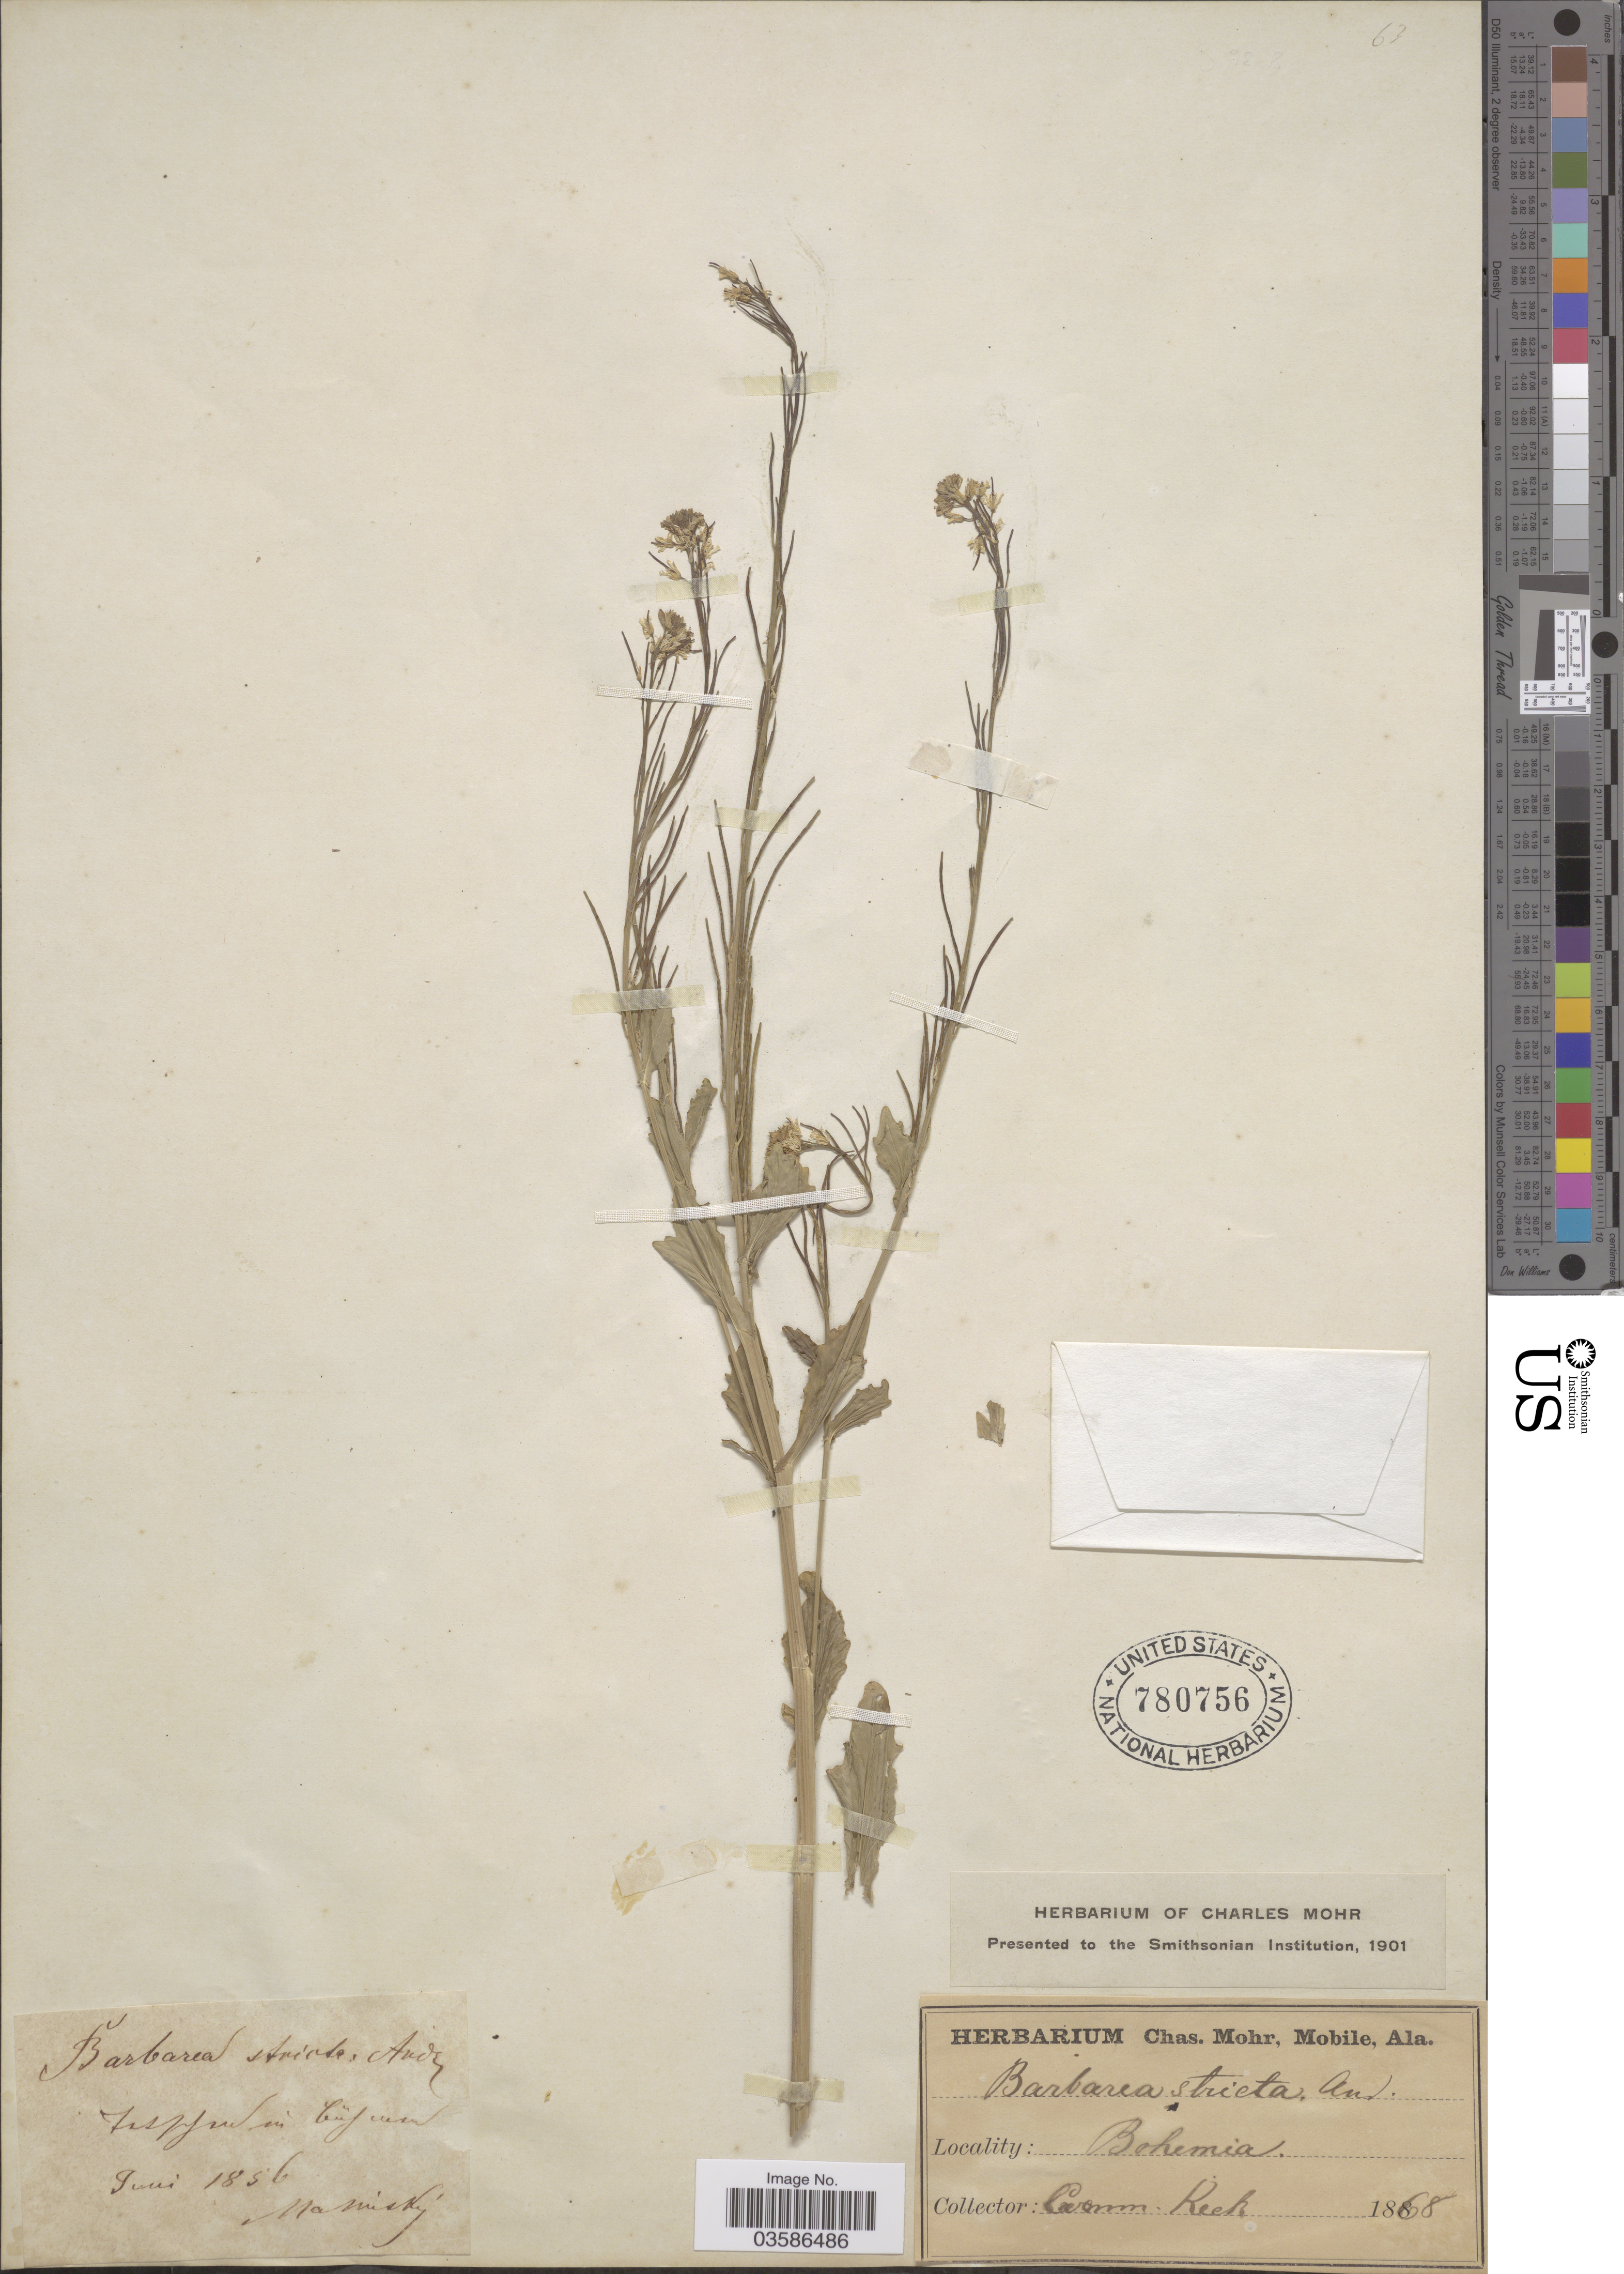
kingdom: Plantae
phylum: Tracheophyta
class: Magnoliopsida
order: Brassicales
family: Brassicaceae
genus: Barbarea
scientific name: Barbarea stricta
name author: Andrz.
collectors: Mamisky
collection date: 1856-06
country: Czechia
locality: Fispjudin Cüfuen. [interpreted] Bohemia.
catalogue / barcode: US 780756